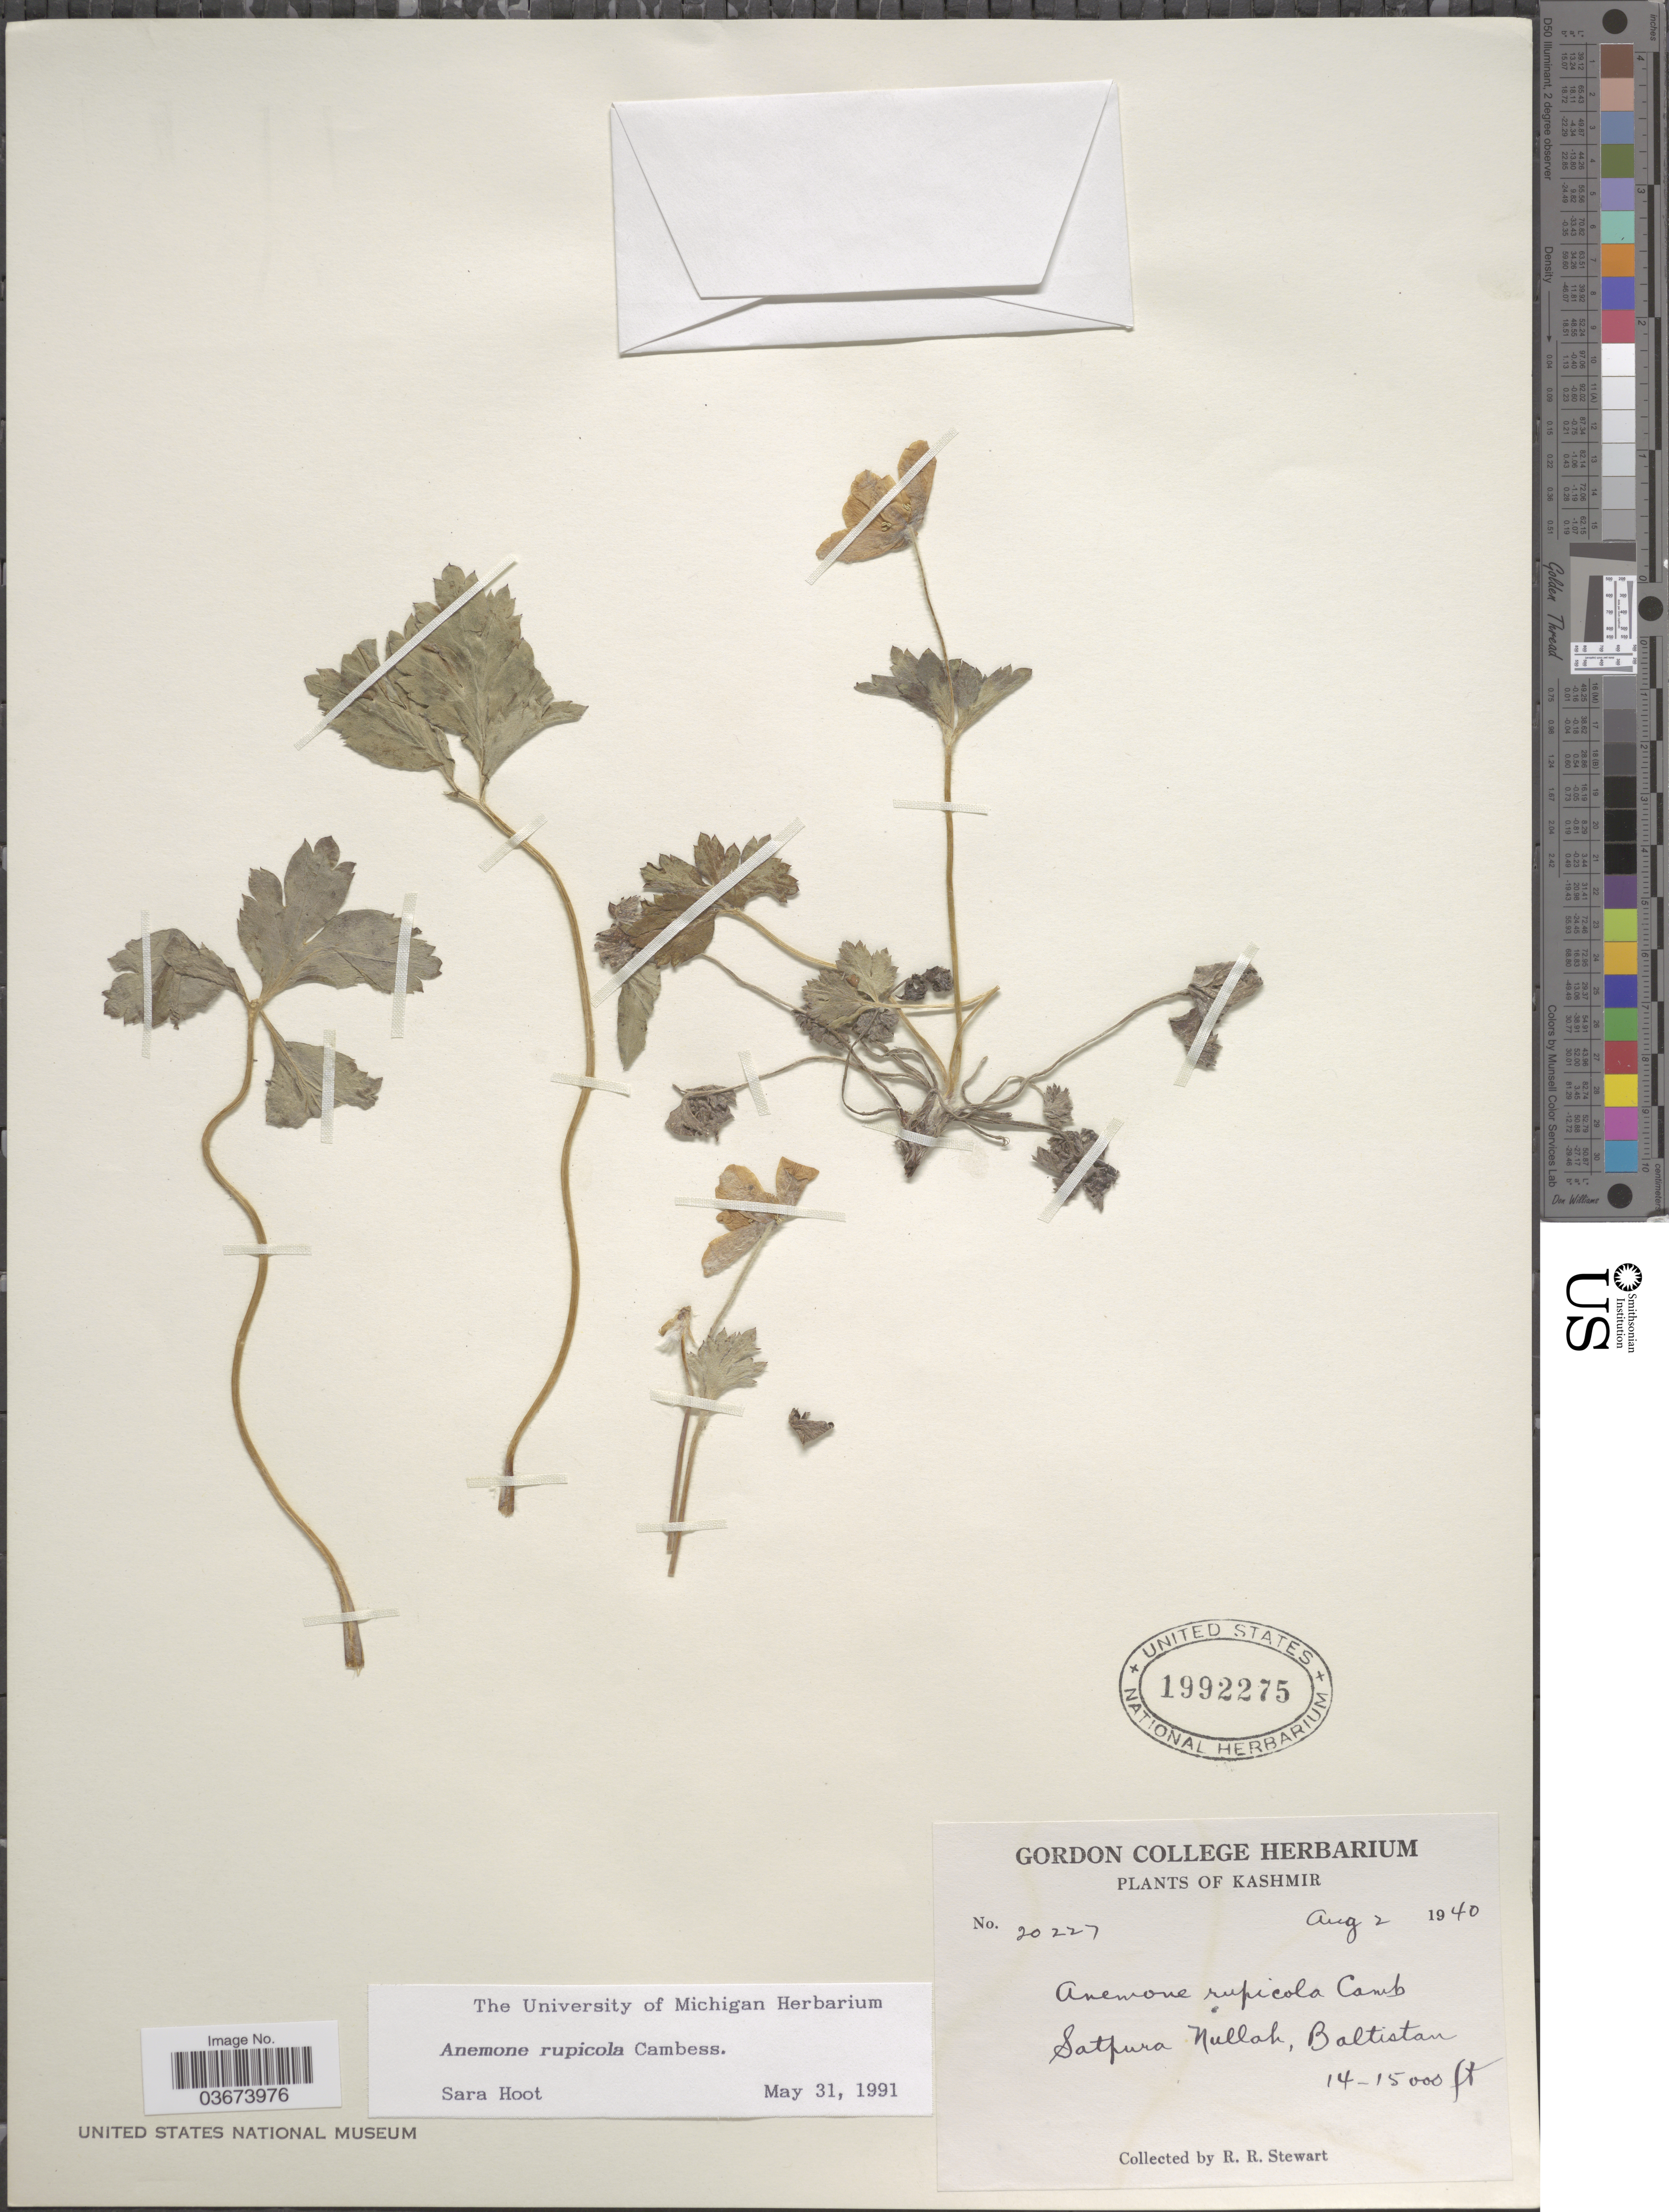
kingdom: Plantae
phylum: Tracheophyta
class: Magnoliopsida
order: Ranunculales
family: Ranunculaceae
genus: Anemone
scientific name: Anemone rupicola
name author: Cambess.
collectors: R. Stewart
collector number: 20227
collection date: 1940-08-02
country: India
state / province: Jammu and Kashmir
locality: Satpura Nullah, Baltistan.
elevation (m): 4267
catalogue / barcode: US 1992275